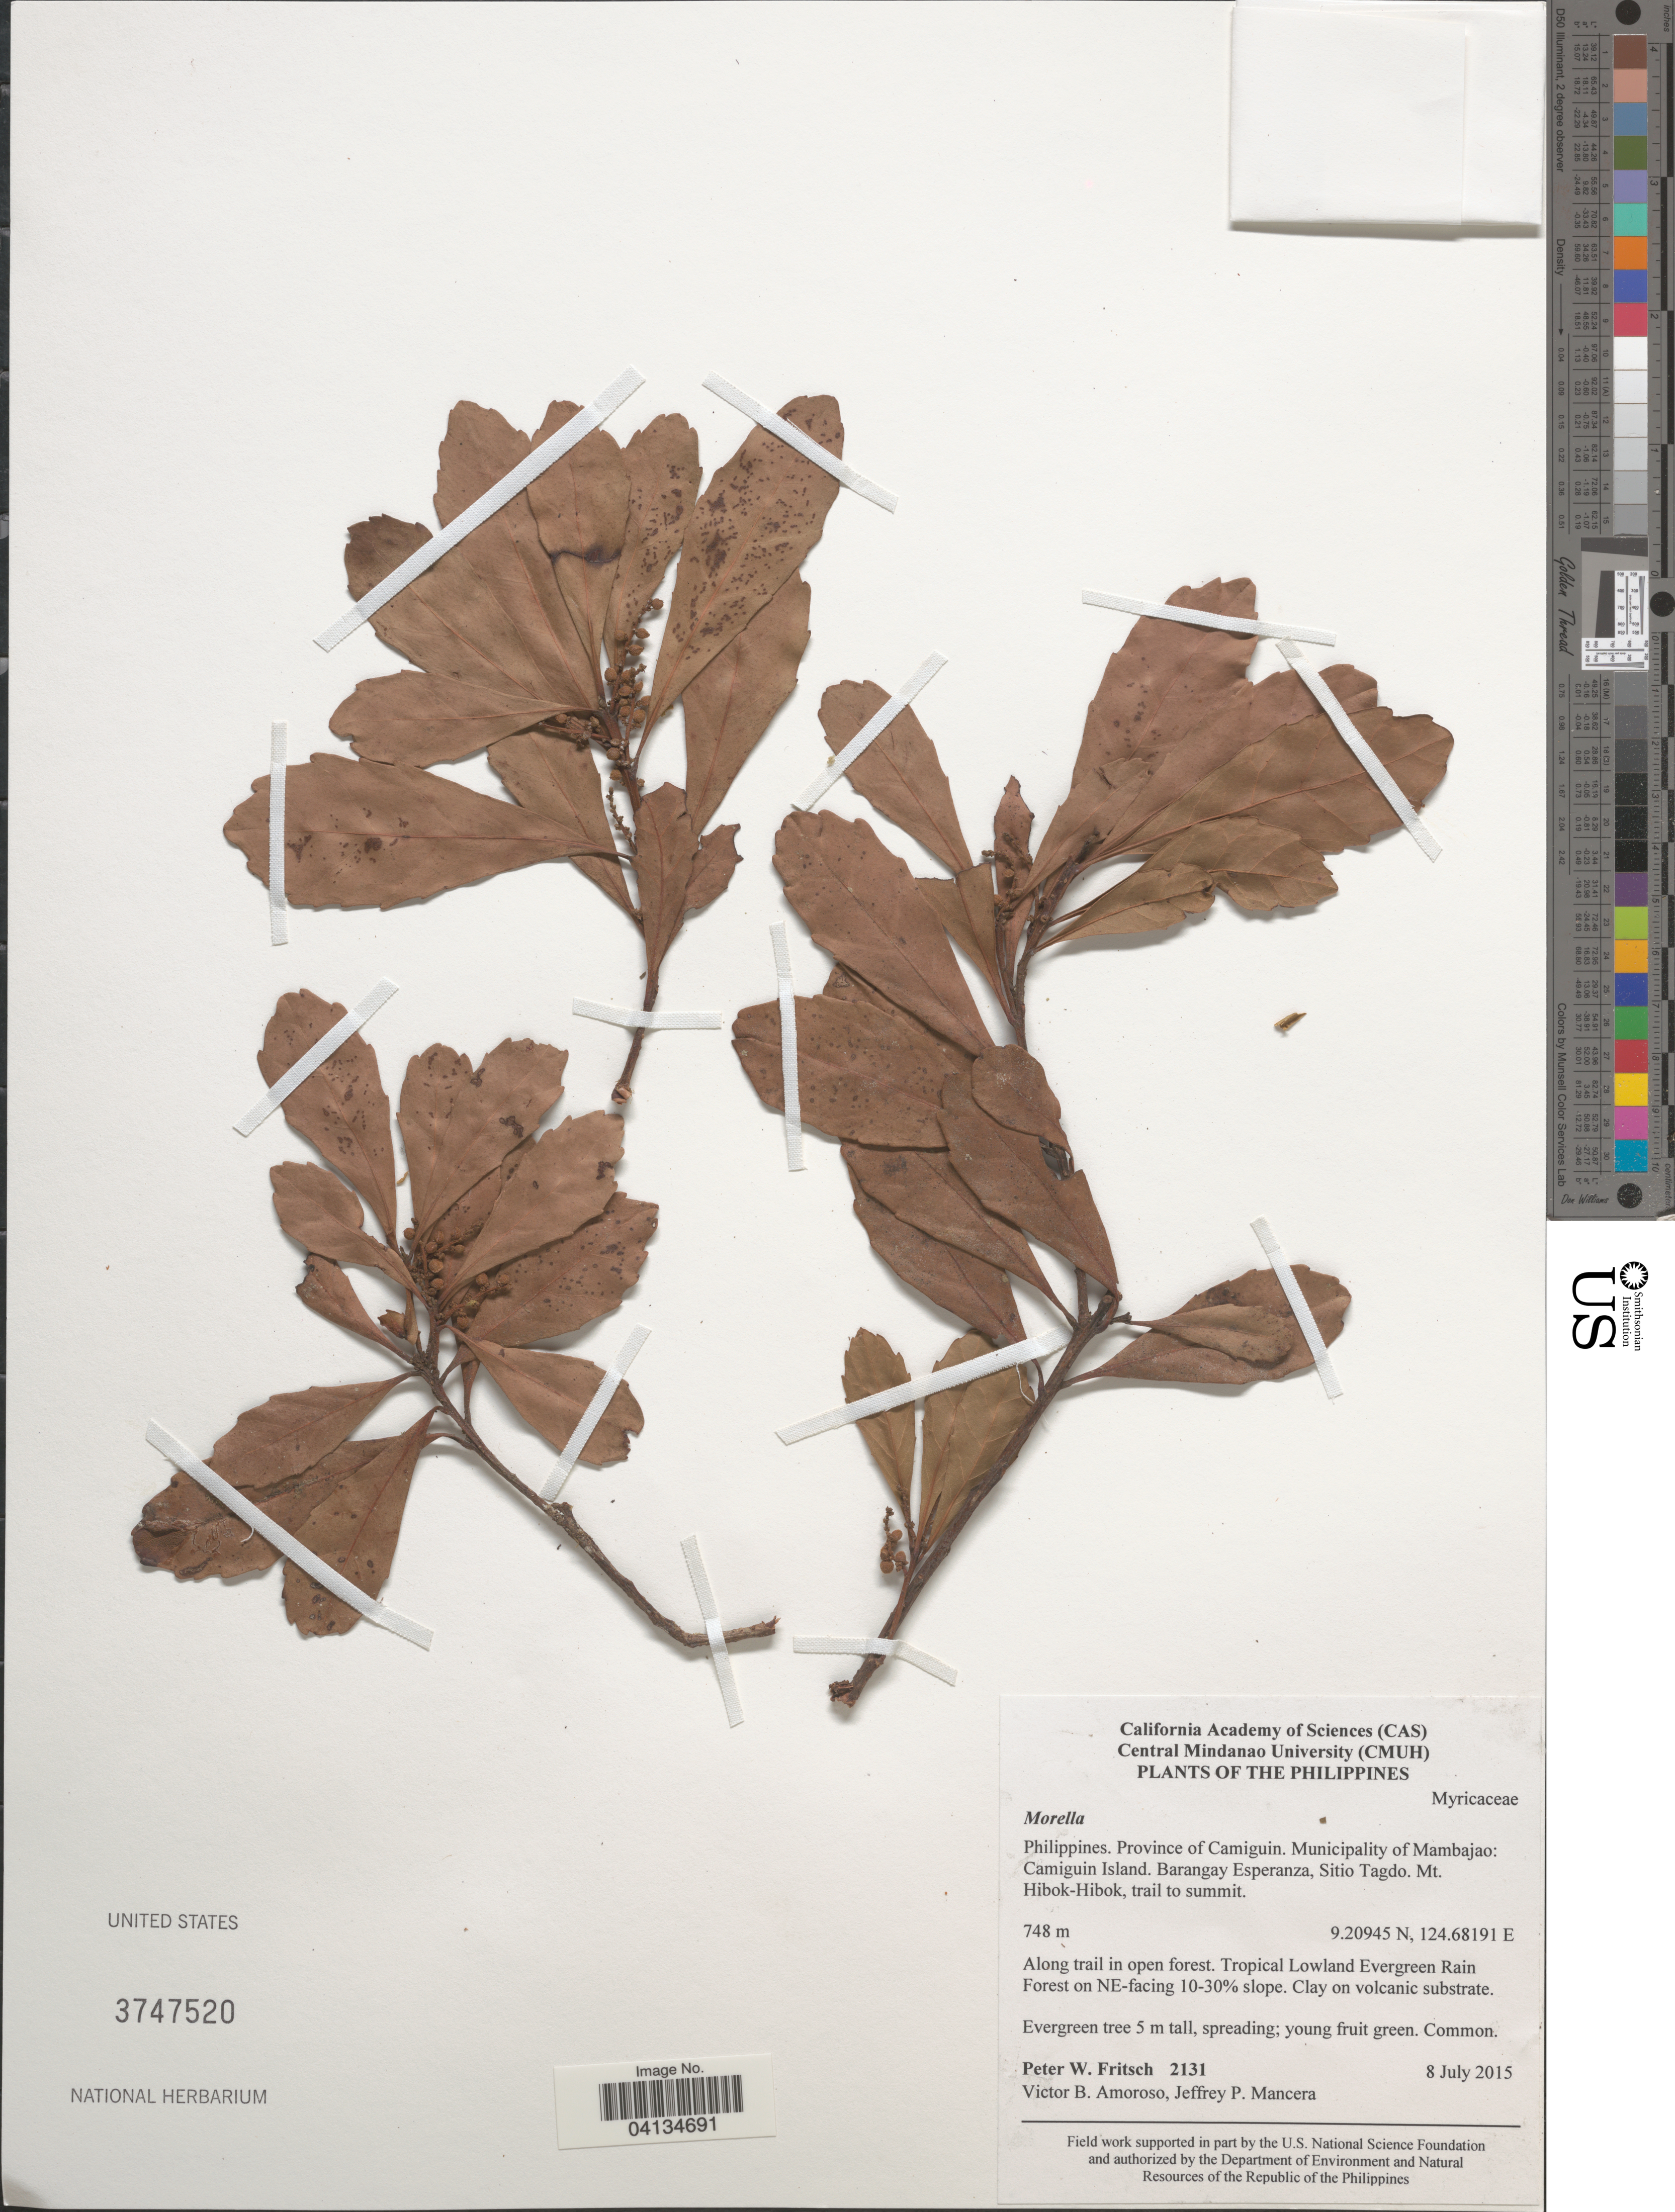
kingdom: Plantae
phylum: Tracheophyta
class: Magnoliopsida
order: Fagales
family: Myricaceae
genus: Morella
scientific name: Morella sp.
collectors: P. W. Fritsch, V. Amoroso & J. Mancera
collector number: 2131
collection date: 2015-07-08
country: Philippines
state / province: Northern Mindanao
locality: Province of Camiguin. Municipality of Mambajao: Camiguin Island. Barangay Esperanza, Sitio Tagdo. Mt. Hibok-Hibok, trail to summit. Tropical Lowland Evergreen Rain Forest on NE-facing 10-30% slope.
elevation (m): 748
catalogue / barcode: US 3747520